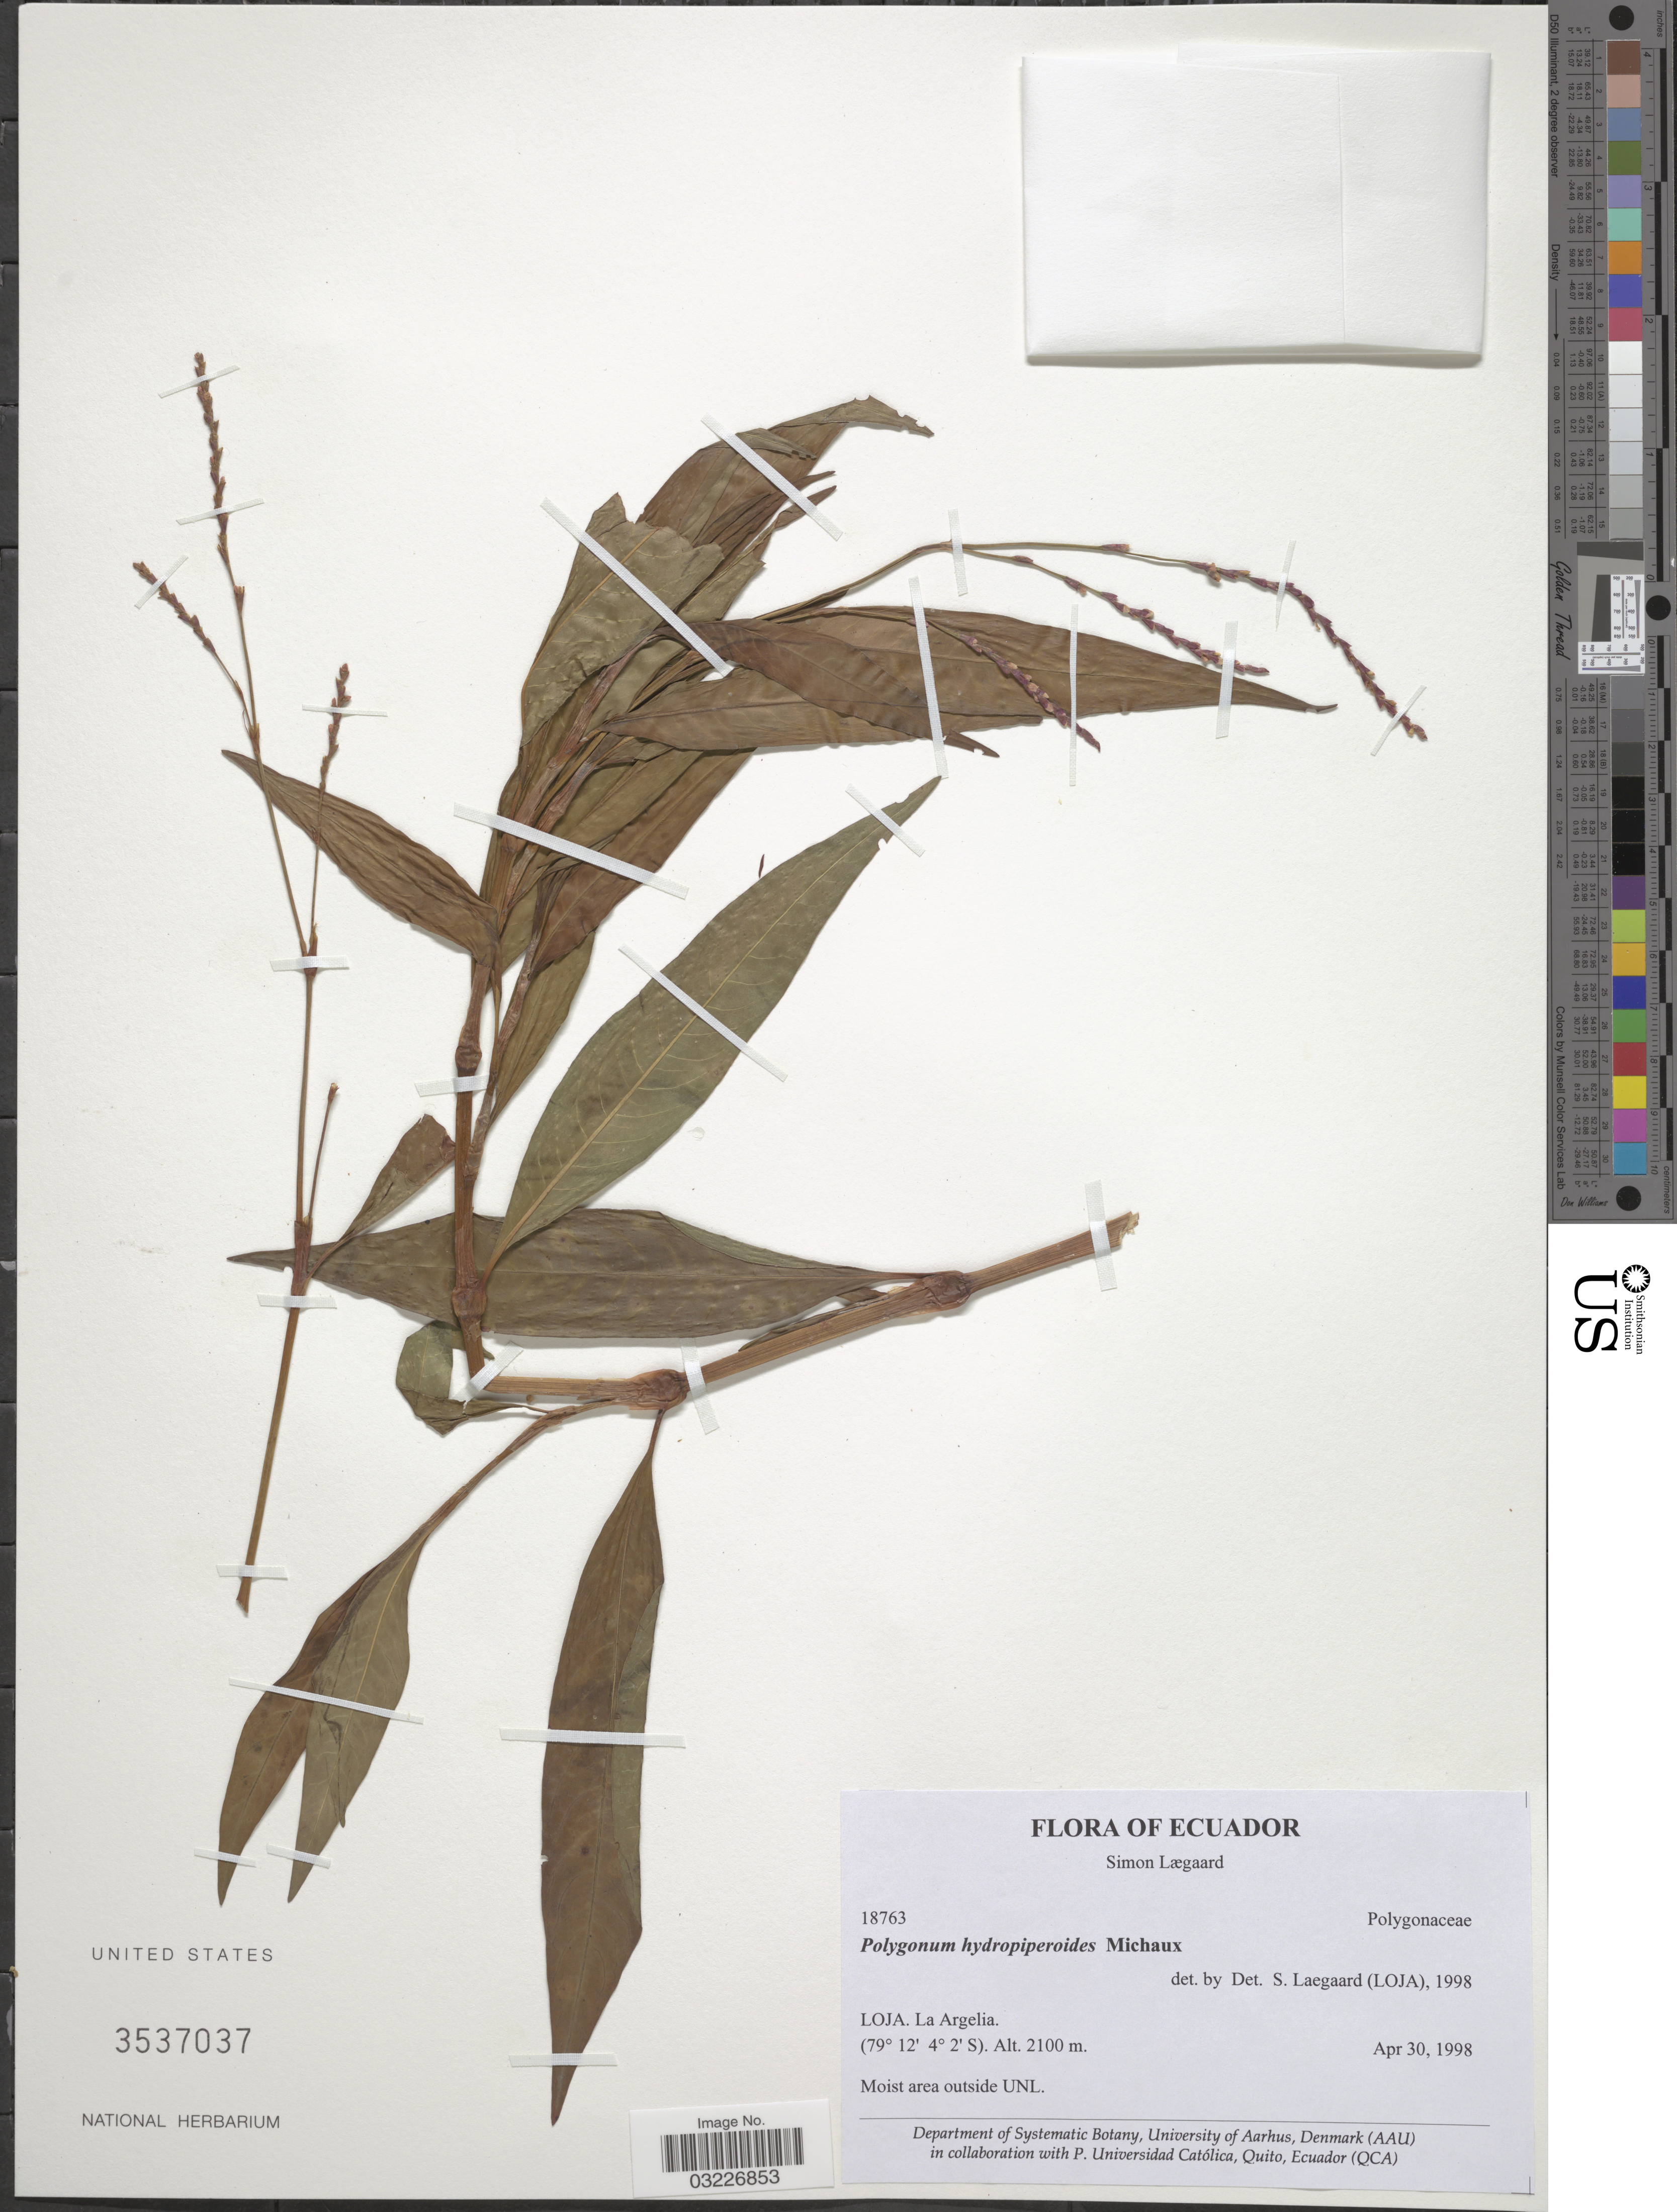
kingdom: Plantae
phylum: Tracheophyta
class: Magnoliopsida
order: Caryophyllales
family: Polygonaceae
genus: Polygonum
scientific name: Polygonum hydropiperoides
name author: Michx.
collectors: S. Lægaard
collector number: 18763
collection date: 1998-04-30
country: Ecuador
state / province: Loja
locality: La Argelia.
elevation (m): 2100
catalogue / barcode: US 3537037